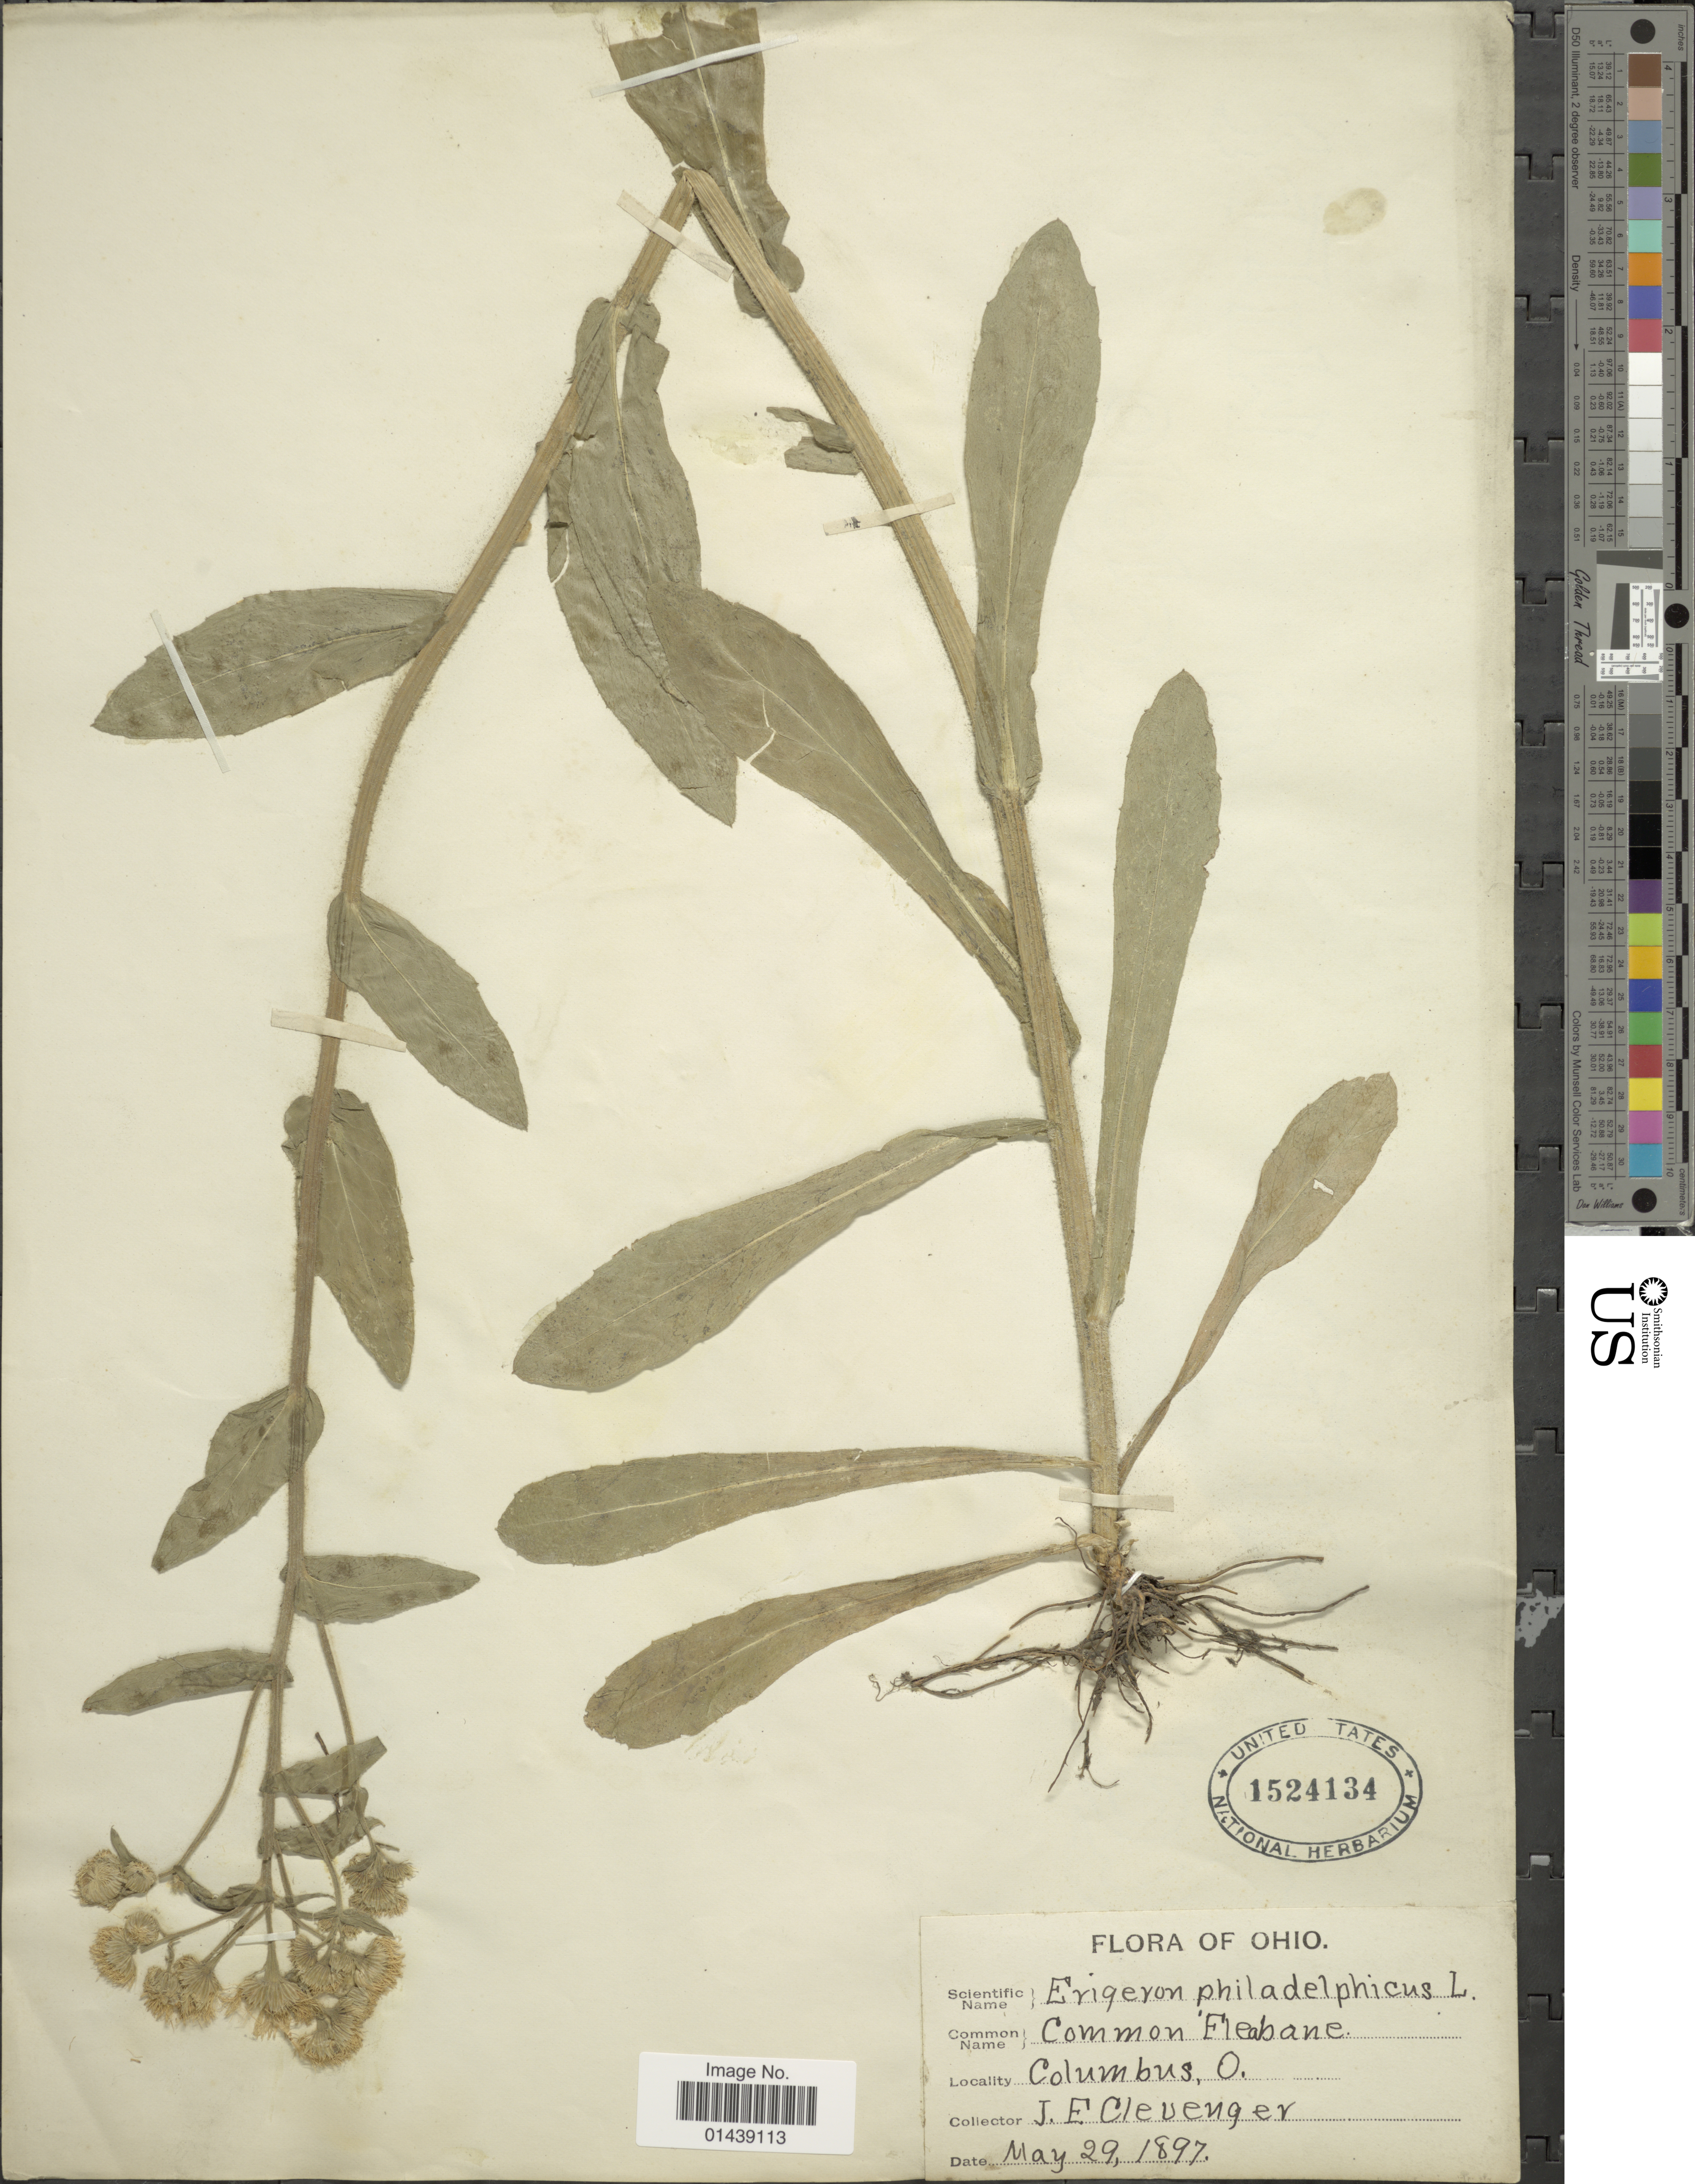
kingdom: Plantae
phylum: Tracheophyta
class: Magnoliopsida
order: Asterales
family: Asteraceae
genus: Erigeron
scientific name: Erigeron philadelphicus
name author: L.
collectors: J. Clevenger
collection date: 1897-05-29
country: United States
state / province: Ohio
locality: Columbus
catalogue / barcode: US 1524134